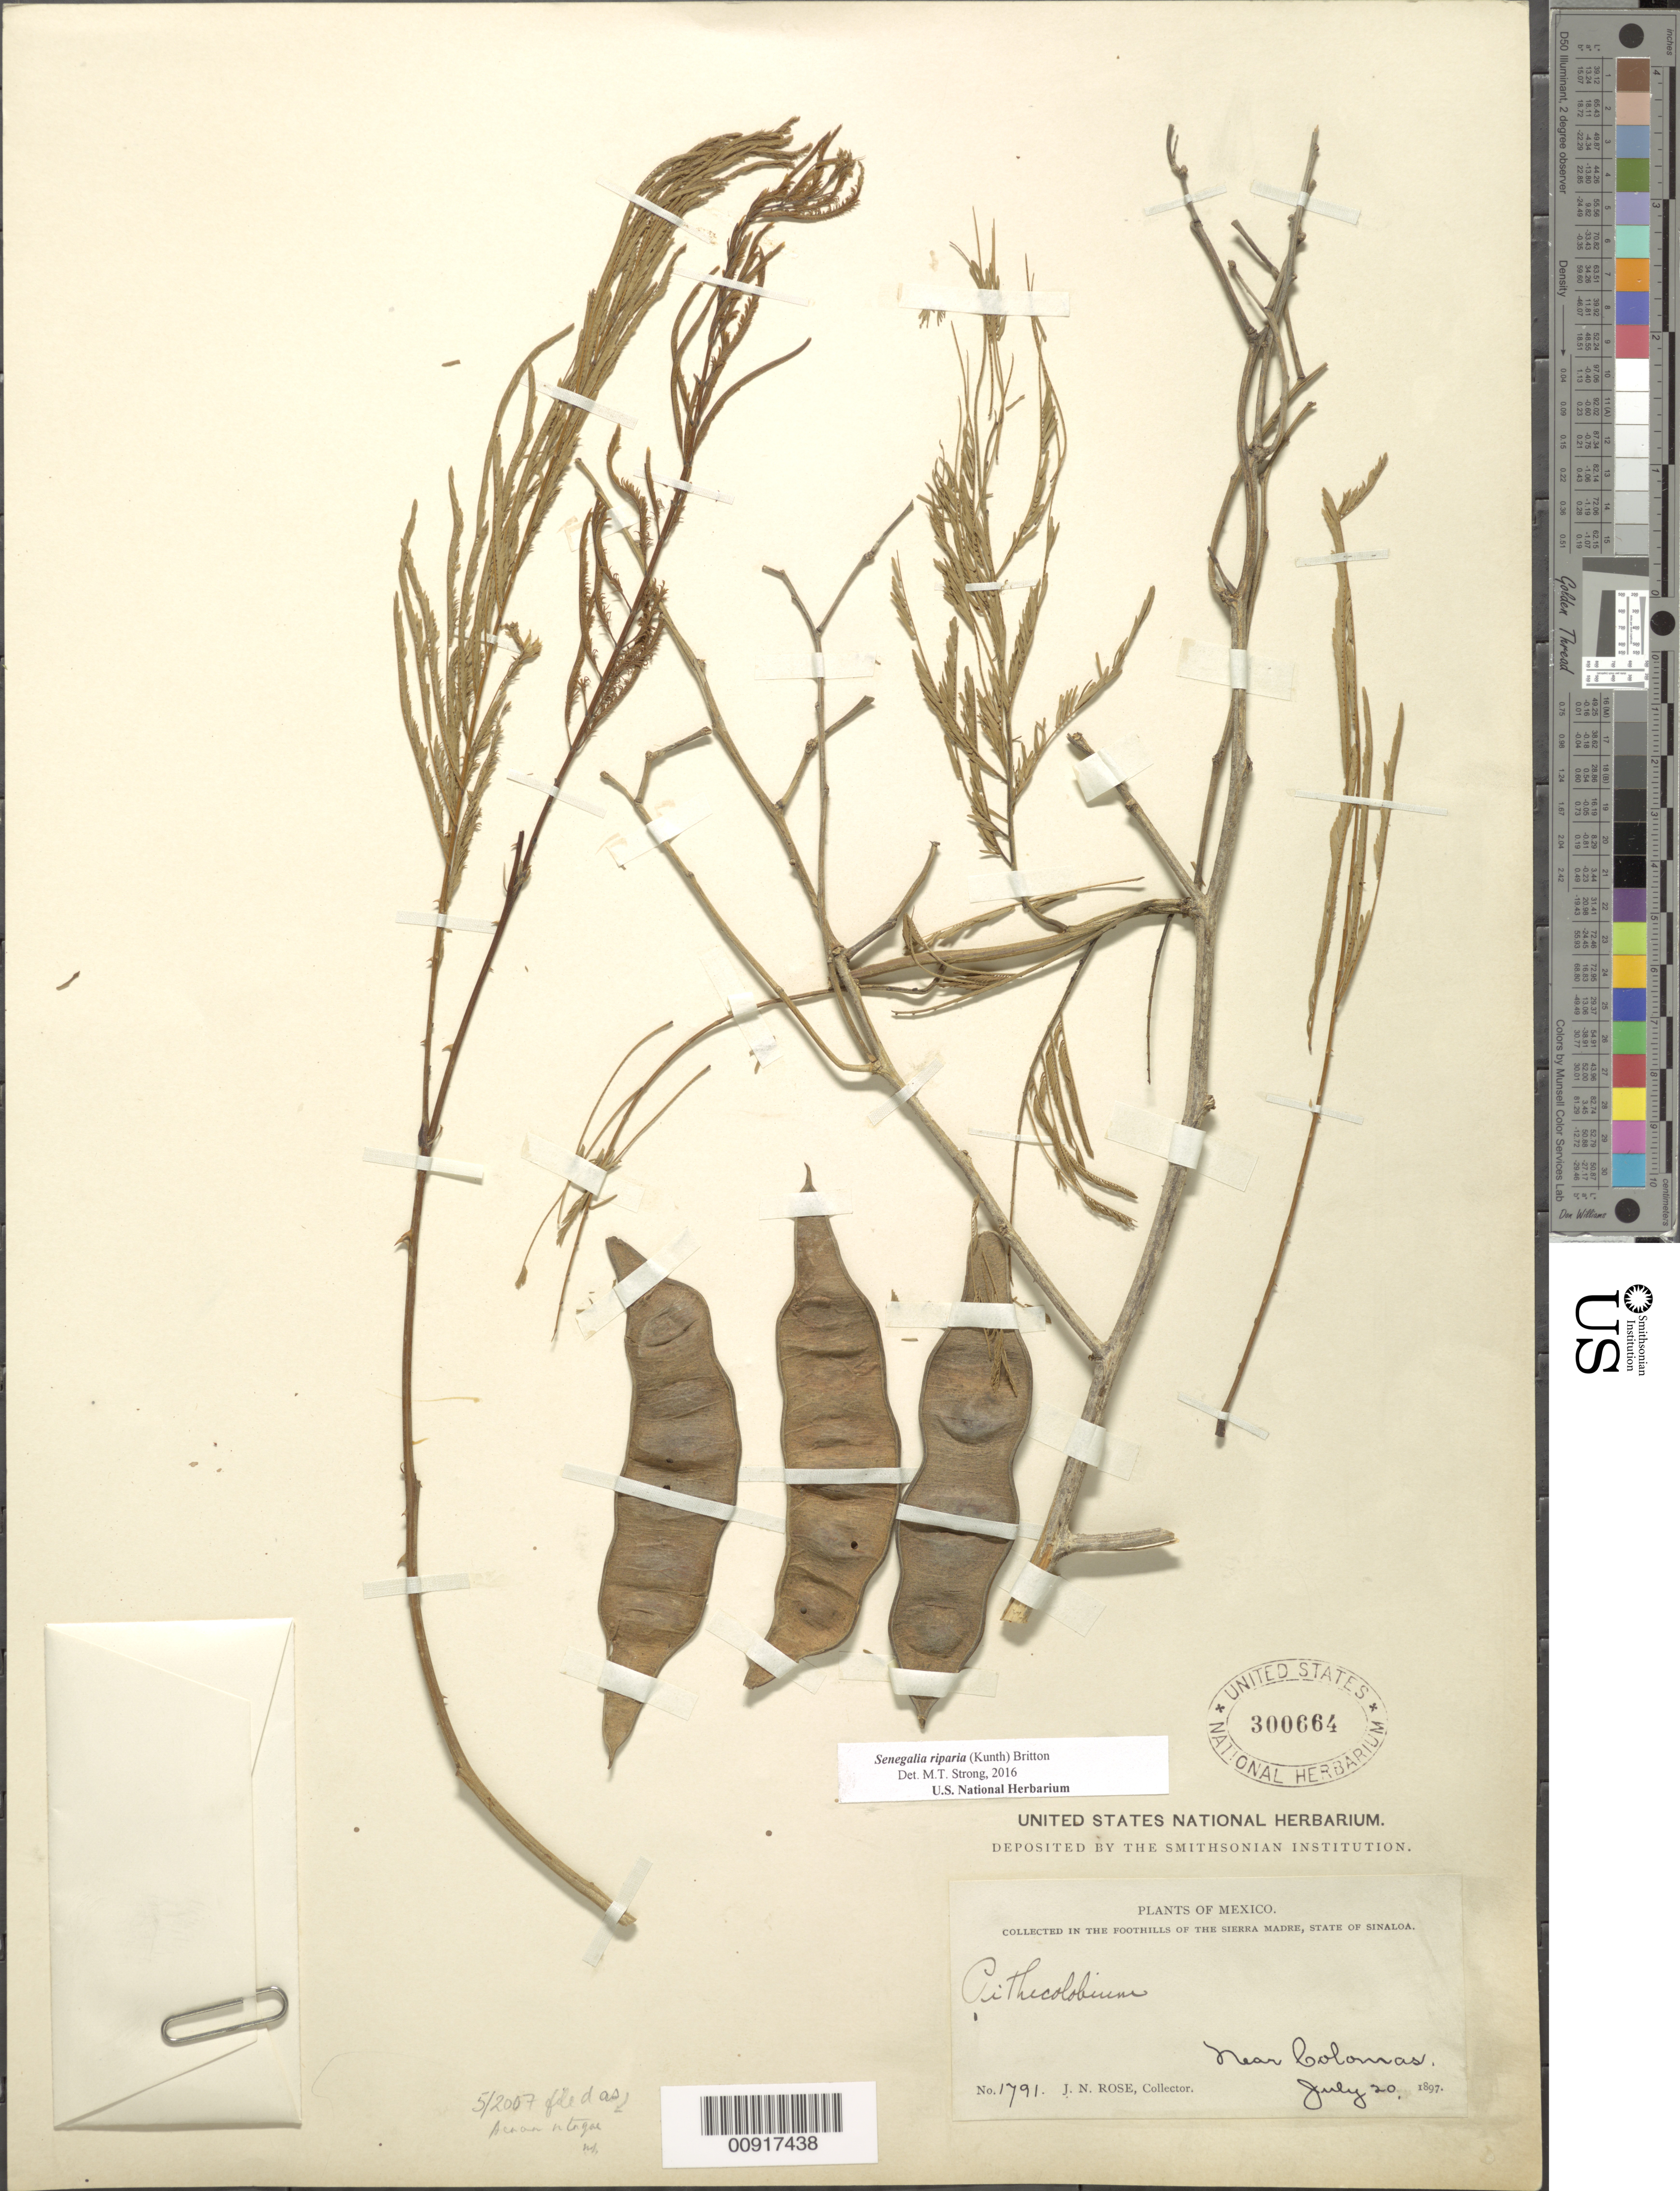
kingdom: Plantae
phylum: Tracheophyta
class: Magnoliopsida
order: Fabales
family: Fabaceae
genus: Senegalia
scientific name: Senegalia riparia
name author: (Kunth) Britton & Rose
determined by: Strong, M. T., (US), Smithsonian Institution - National Museum of Natural History (UNITED STATES)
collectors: J. N. Rose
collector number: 1791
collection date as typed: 20 Jul 1897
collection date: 1897-07-20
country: Mexico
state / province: Sinaloa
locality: Near Colomas, in the foothills of the Sierra Madre, State of Sinaloa.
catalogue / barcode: US 300664